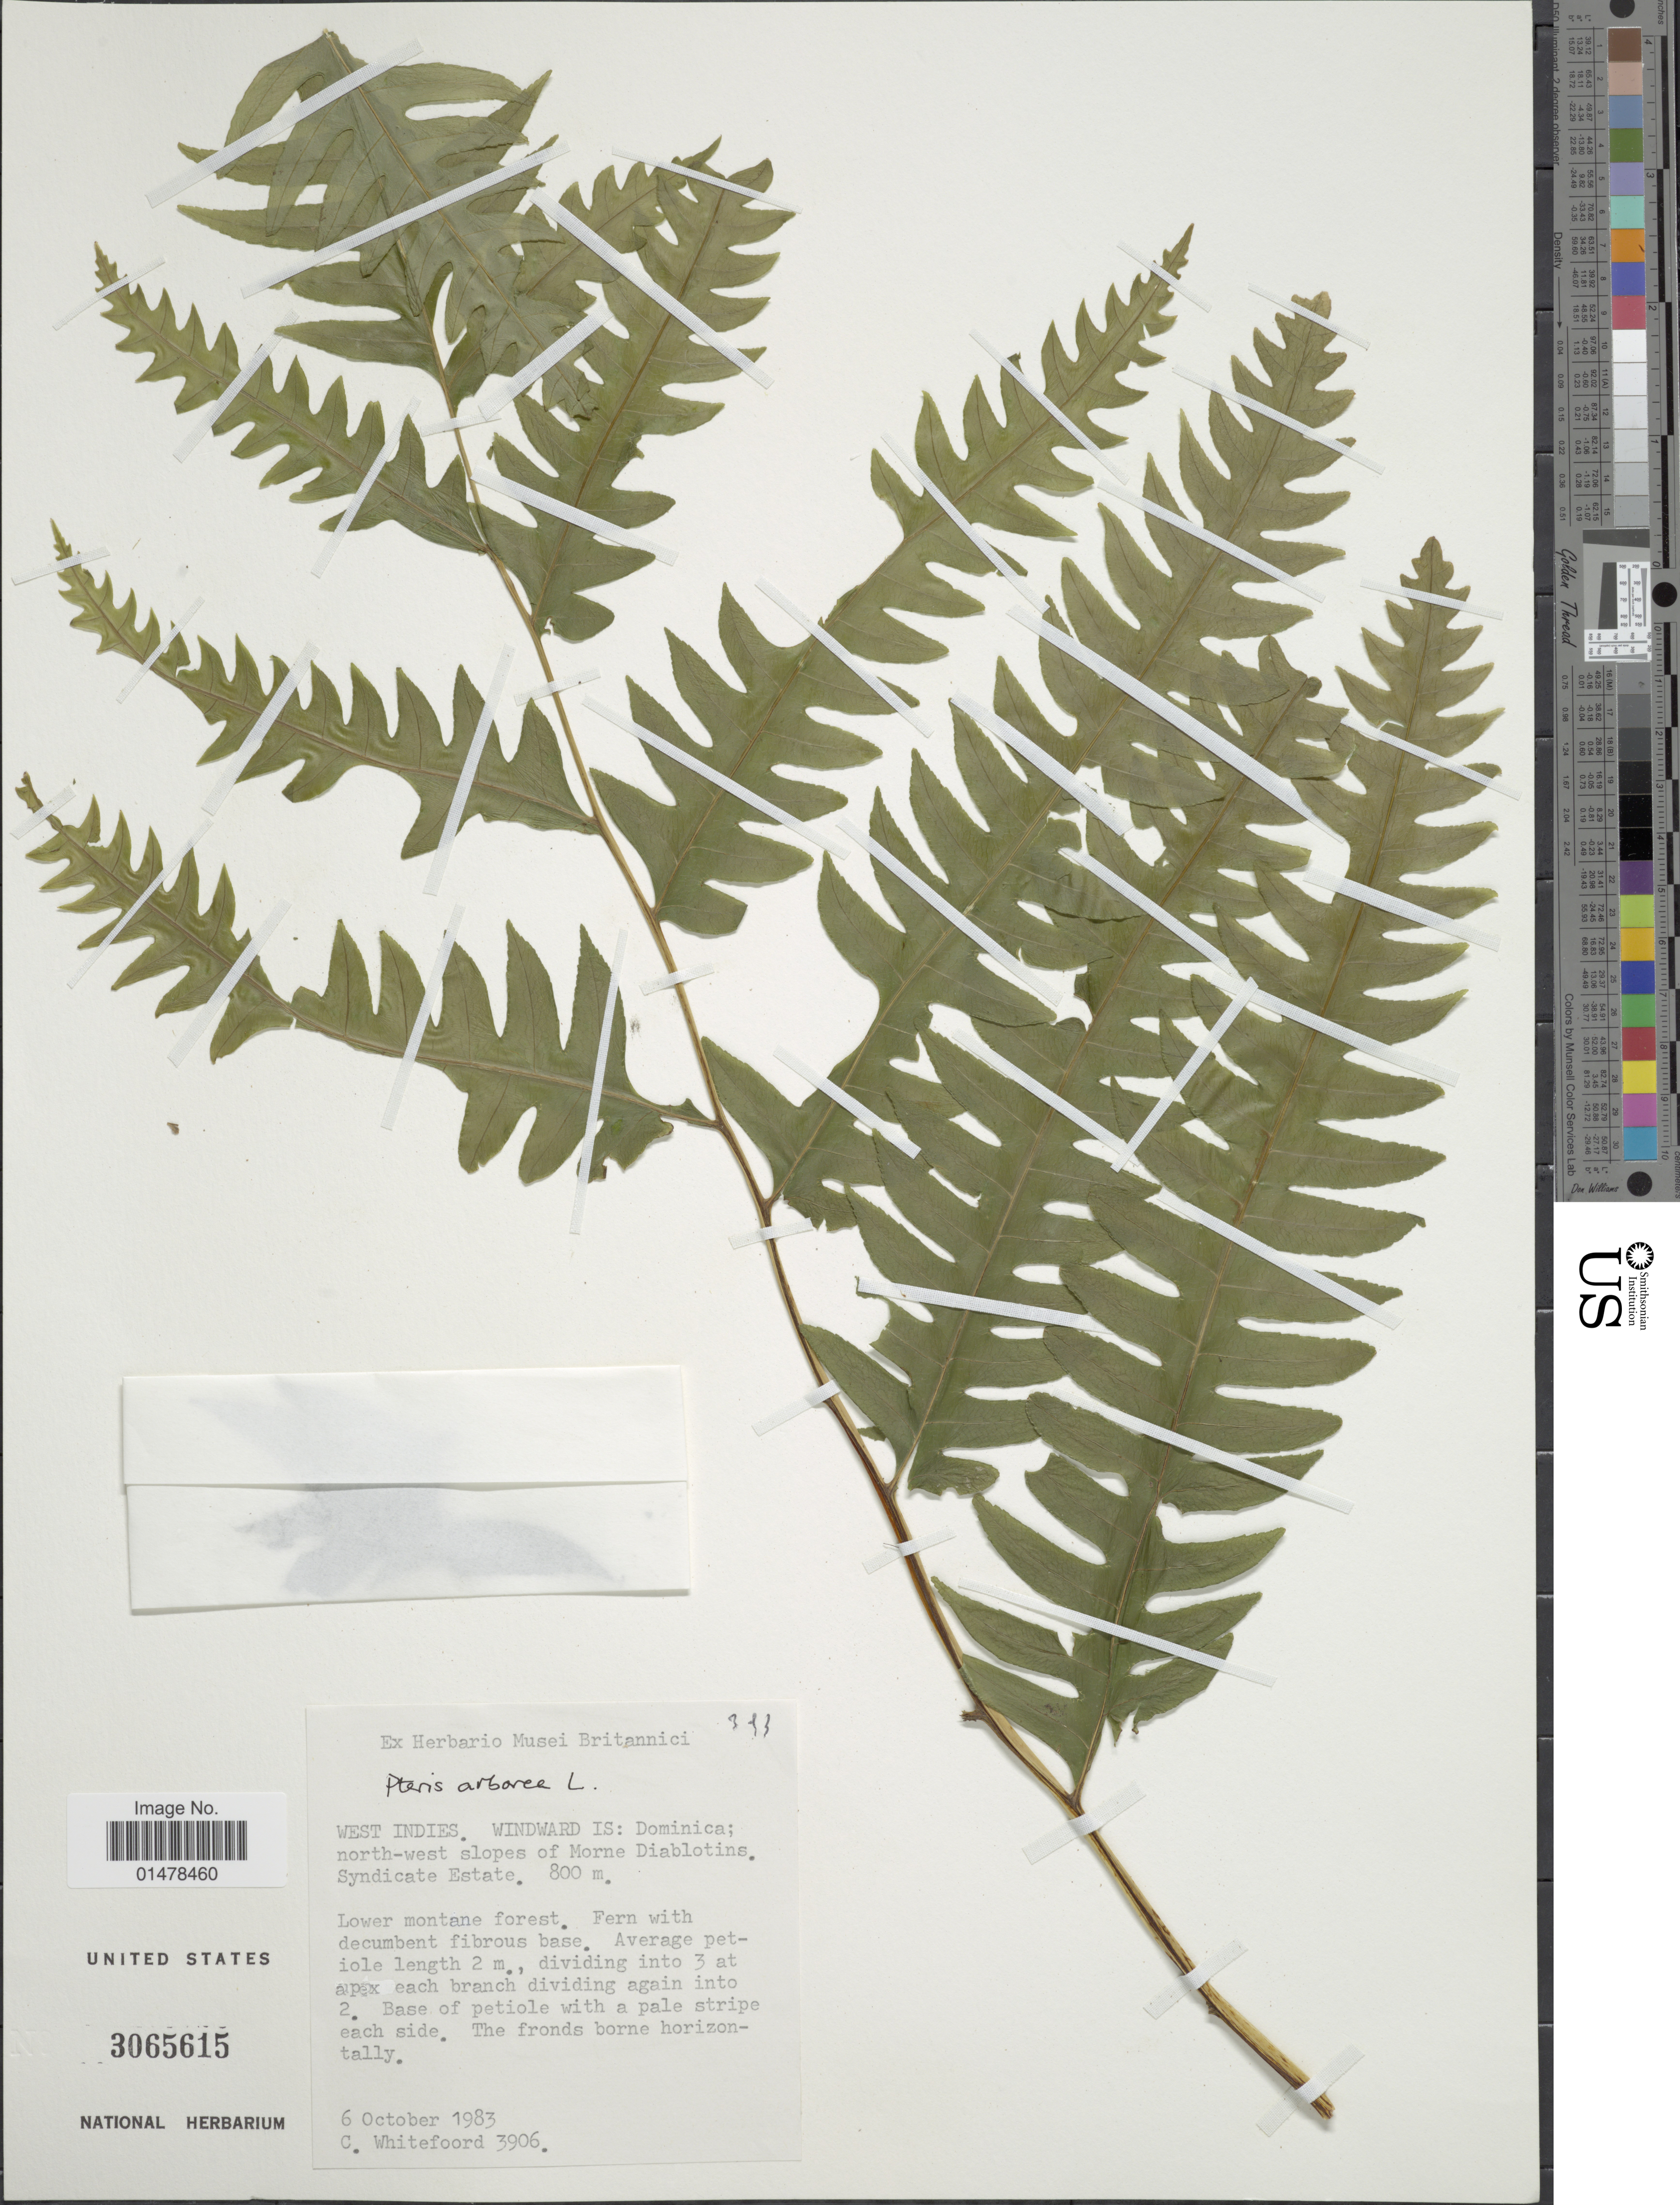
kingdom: Plantae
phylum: Tracheophyta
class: Polypodiopsida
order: Polypodiales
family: Pteridaceae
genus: Pteris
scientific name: Pteris arborea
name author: L.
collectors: C. Whitefoord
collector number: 3906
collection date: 1983-10-06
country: Dominica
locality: West Indies. WIndward Is: north-west slopes of Morne Diablotins. Syndicate Estate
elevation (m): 800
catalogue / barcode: US 3065615